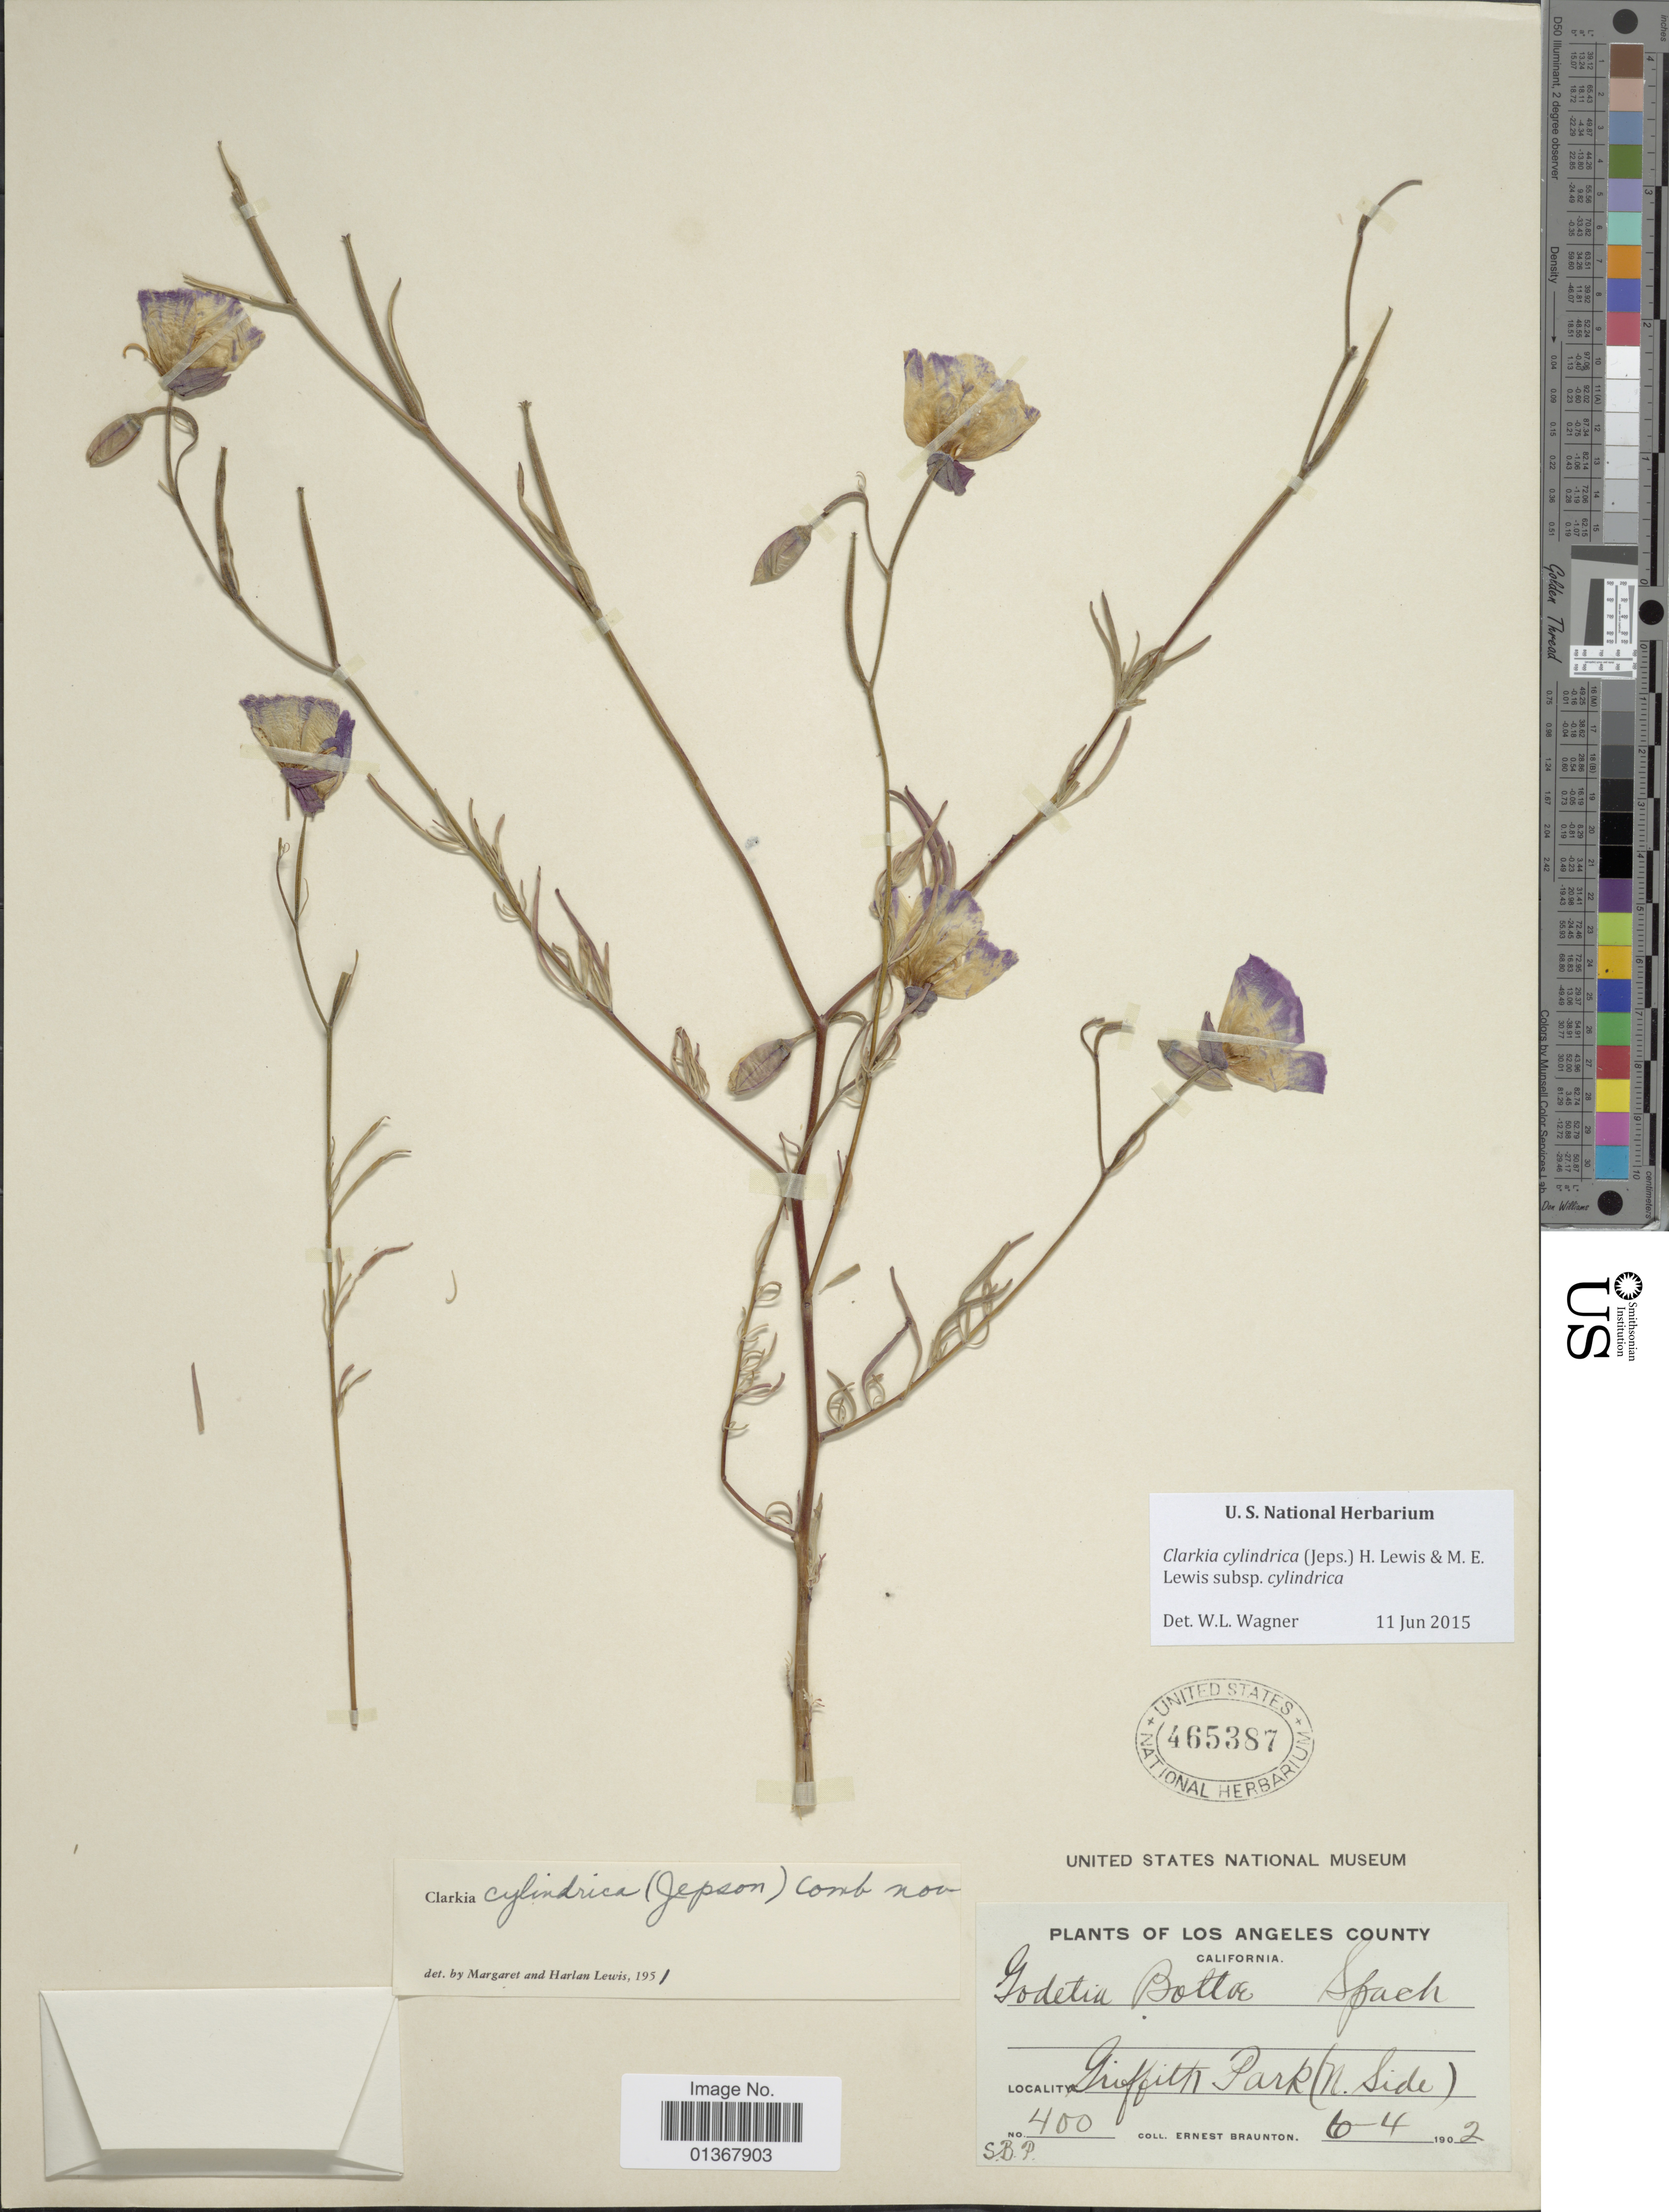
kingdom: Plantae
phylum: Tracheophyta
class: Magnoliopsida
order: Myrtales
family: Onagraceae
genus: Clarkia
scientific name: Clarkia cylindrica subsp. cylindrica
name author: (Jeps.) F. H. Lewis & M.R. Lewis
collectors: E. Braunton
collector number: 400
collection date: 1902-04-06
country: United States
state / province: California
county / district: Los Angeles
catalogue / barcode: US 465387